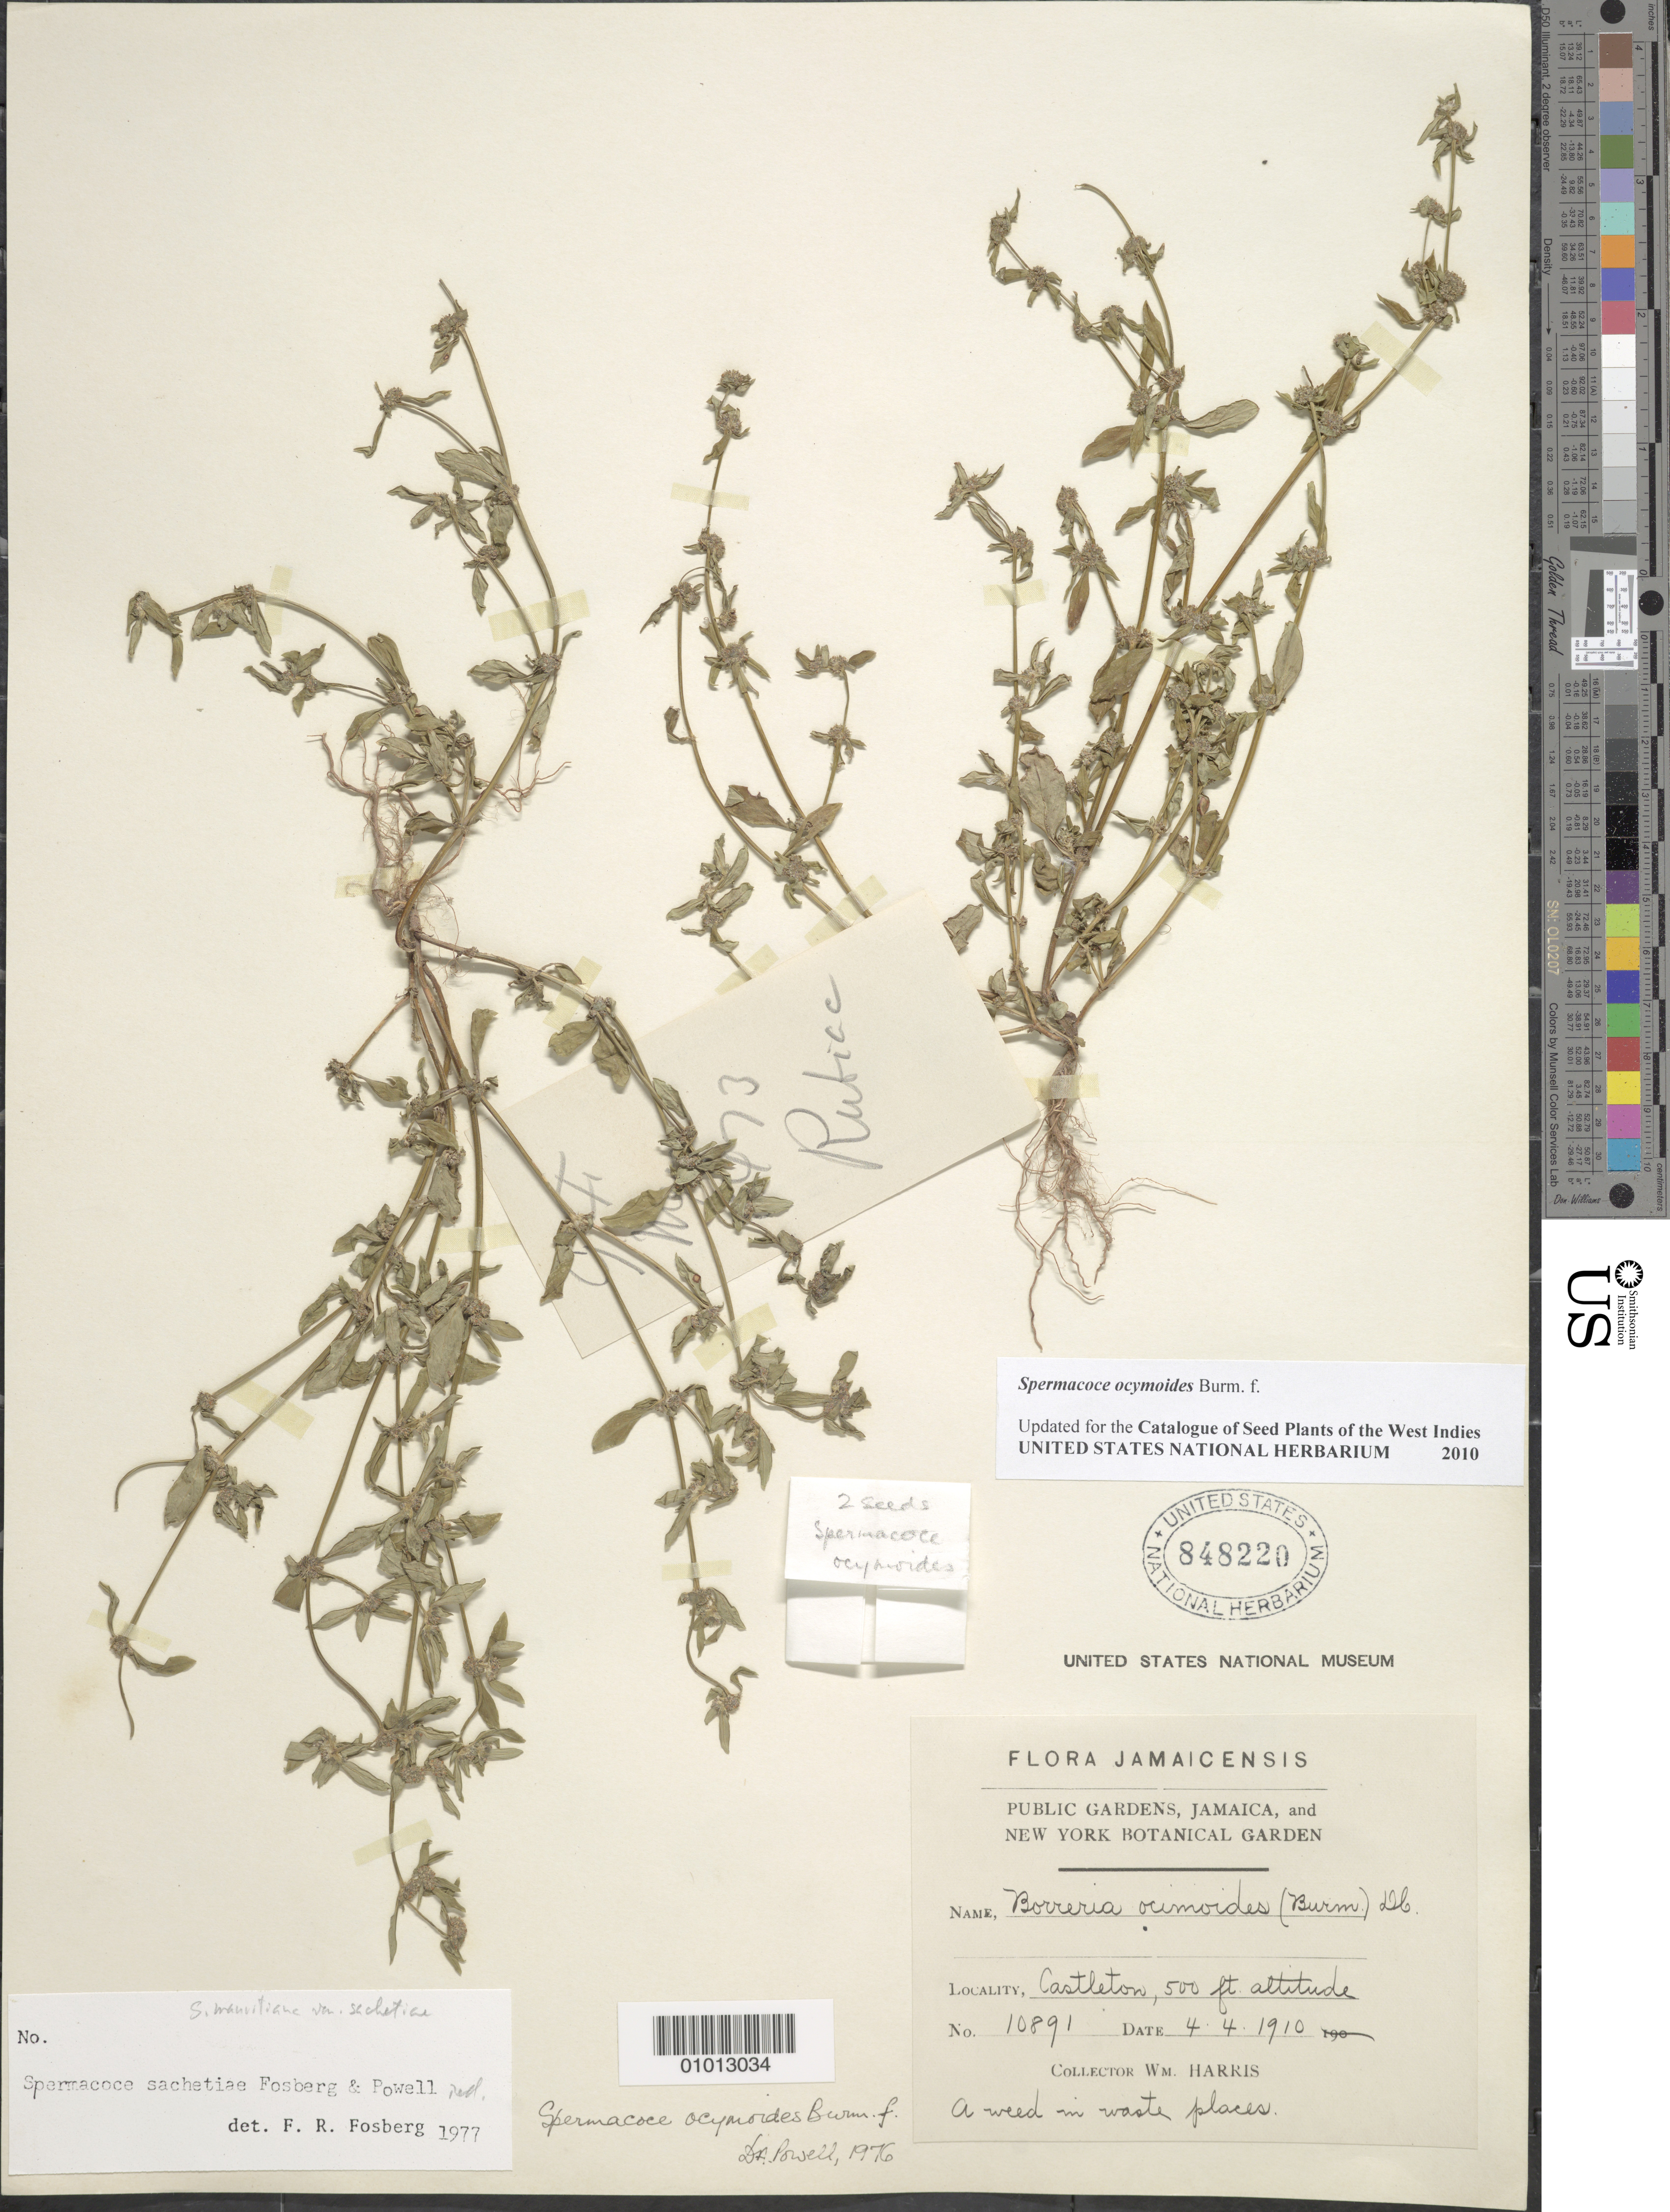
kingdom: Plantae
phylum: Tracheophyta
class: Magnoliopsida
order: Gentianales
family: Rubiaceae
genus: Spermacoce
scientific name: Spermacoce ocymoides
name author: Burm. f.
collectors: W. Harris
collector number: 10891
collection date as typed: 04 Apr 1910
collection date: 1910-04-04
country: Jamaica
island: Jamaica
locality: Castleton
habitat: In waste places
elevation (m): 152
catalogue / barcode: US 848220